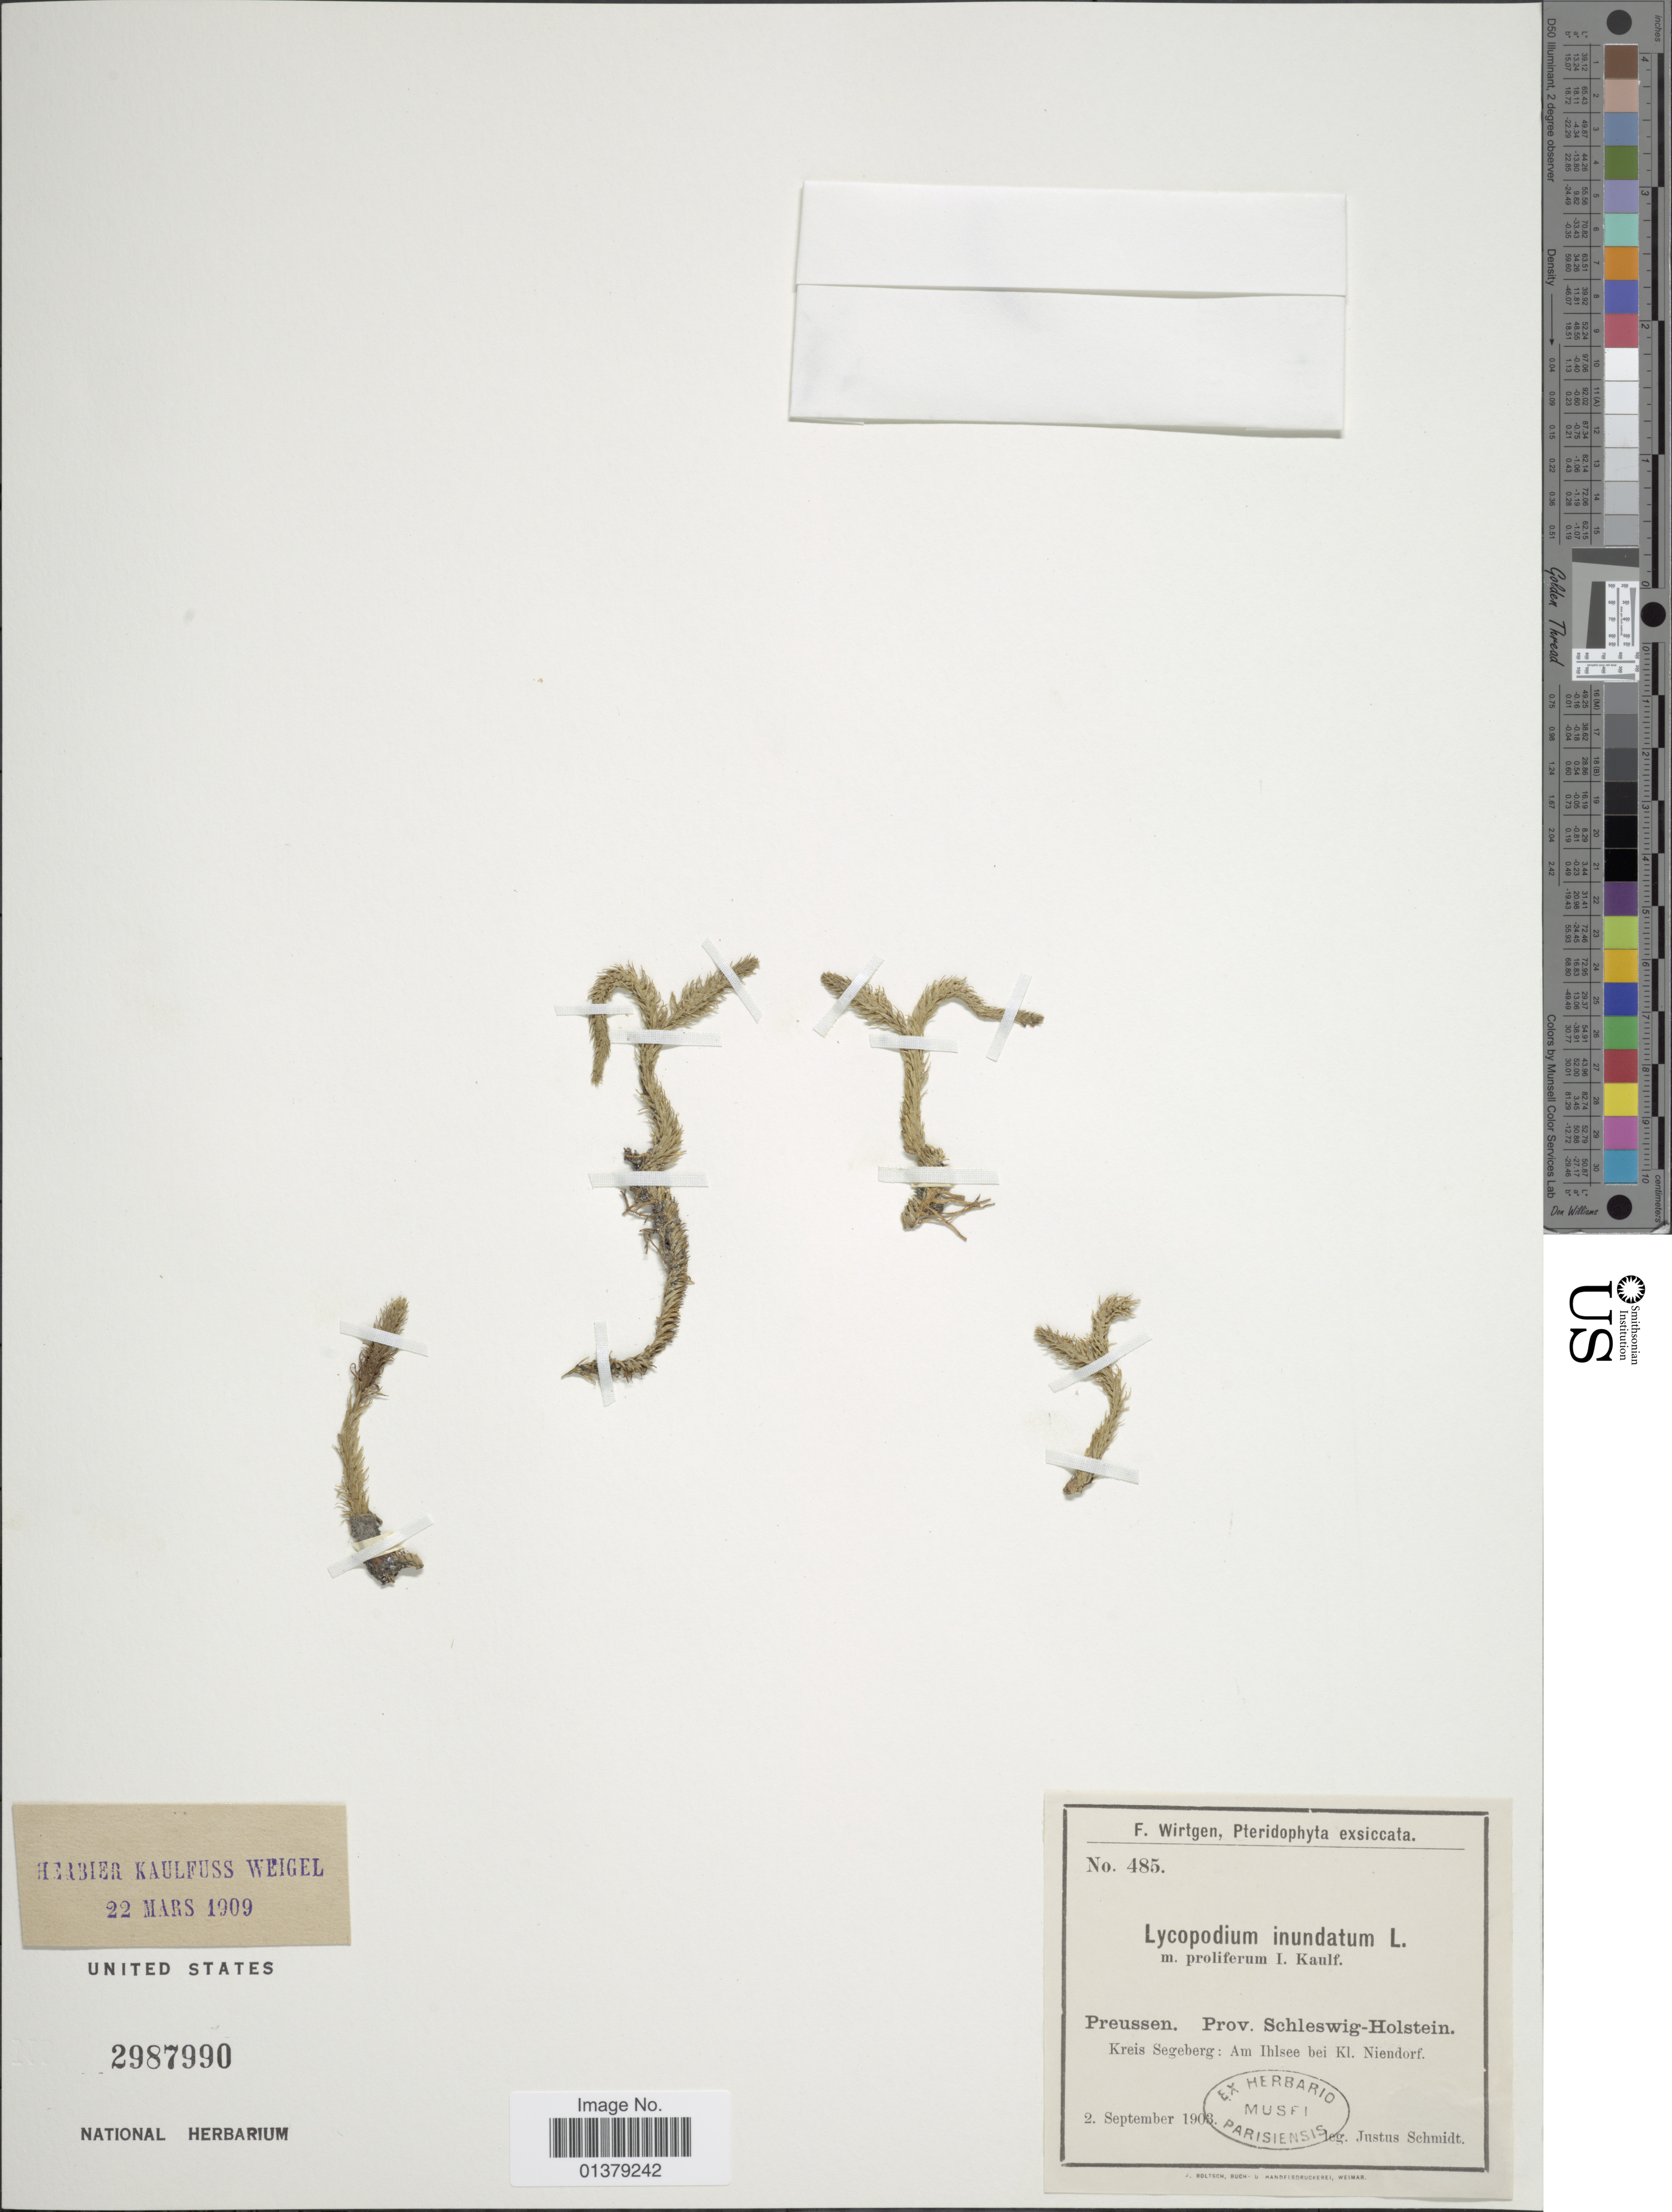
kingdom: Plantae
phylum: Tracheophyta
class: Lycopodiopsida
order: Lycopodiales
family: Lycopodiaceae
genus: Lycopodiella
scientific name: Lycopodiella inundata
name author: (L.) Holub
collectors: J. Schmidt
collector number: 485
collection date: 1903-09-02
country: Germany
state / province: Schleswig-Holstein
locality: Preussen, Kreis Segeberg: Am Ihlsee bei Kl. Niendorf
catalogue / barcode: US 2987990